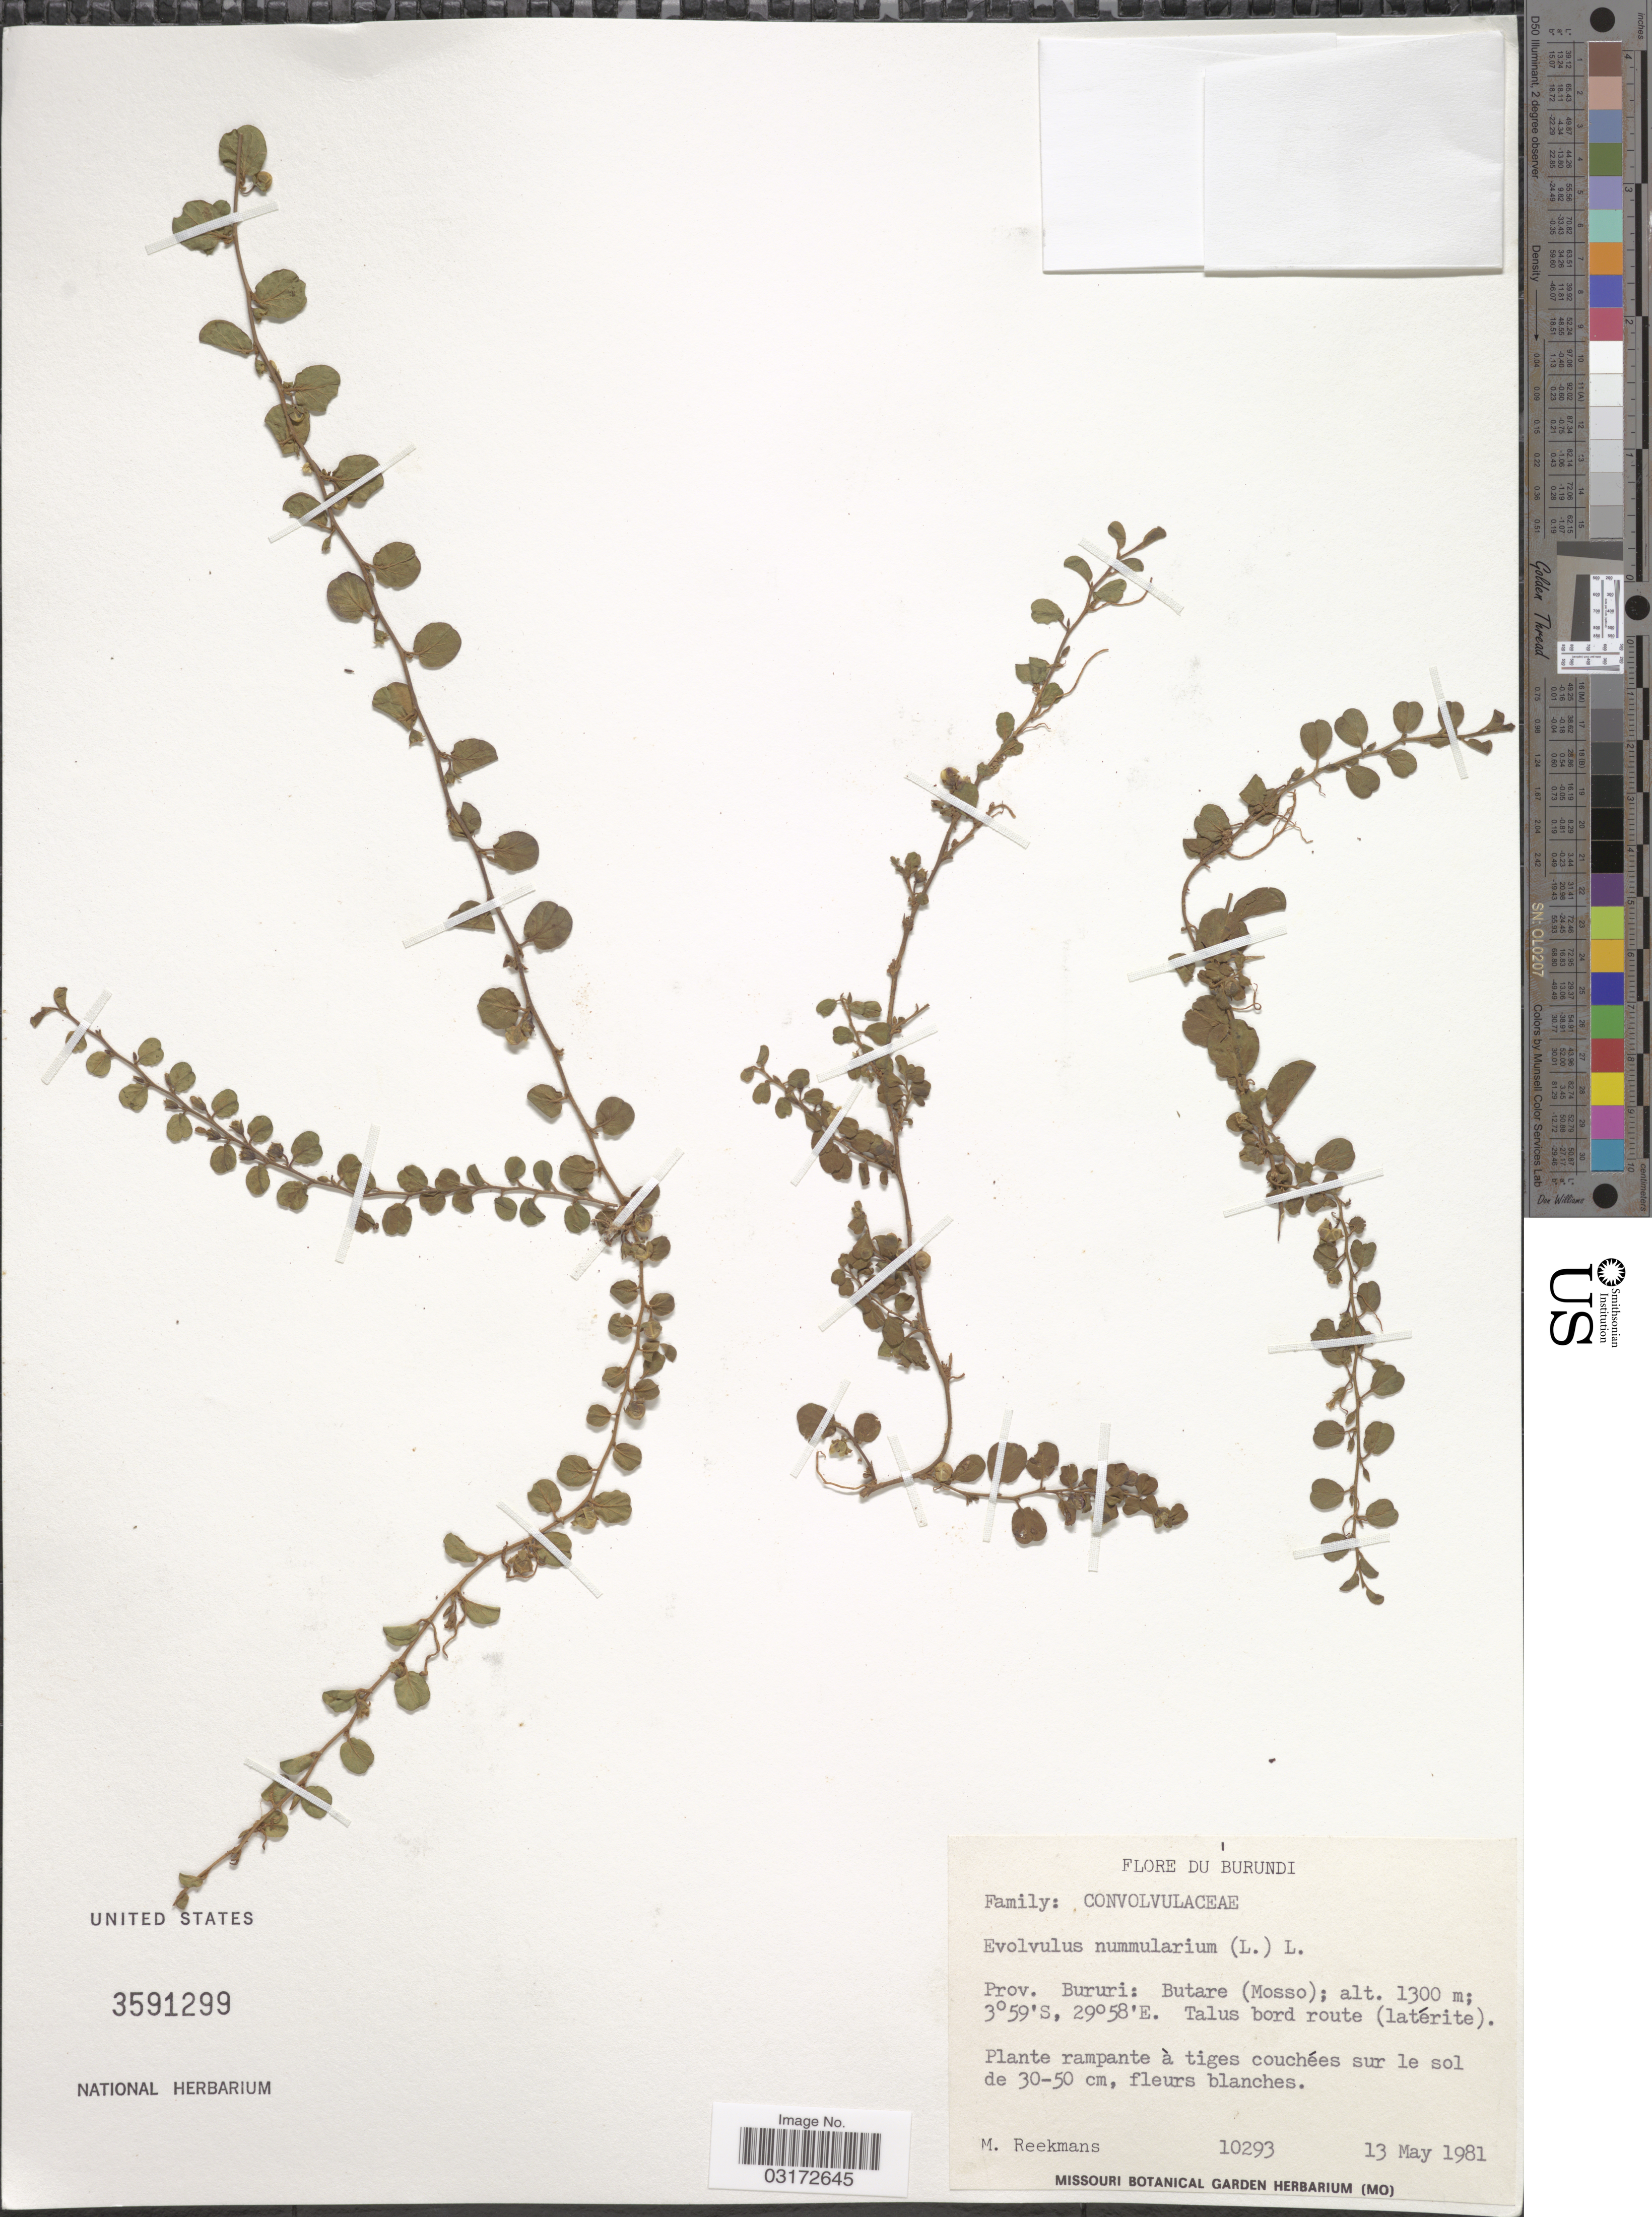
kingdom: Plantae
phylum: Tracheophyta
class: Magnoliopsida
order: Solanales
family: Convolvulaceae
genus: Evolvulus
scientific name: Evolvulus nummularius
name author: (L.) L.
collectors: M. Reekmans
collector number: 10293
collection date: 1981-05-13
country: Burundi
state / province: Bururi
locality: Prov. Bururi: Butare (Mosso).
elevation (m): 1300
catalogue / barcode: US 3591299